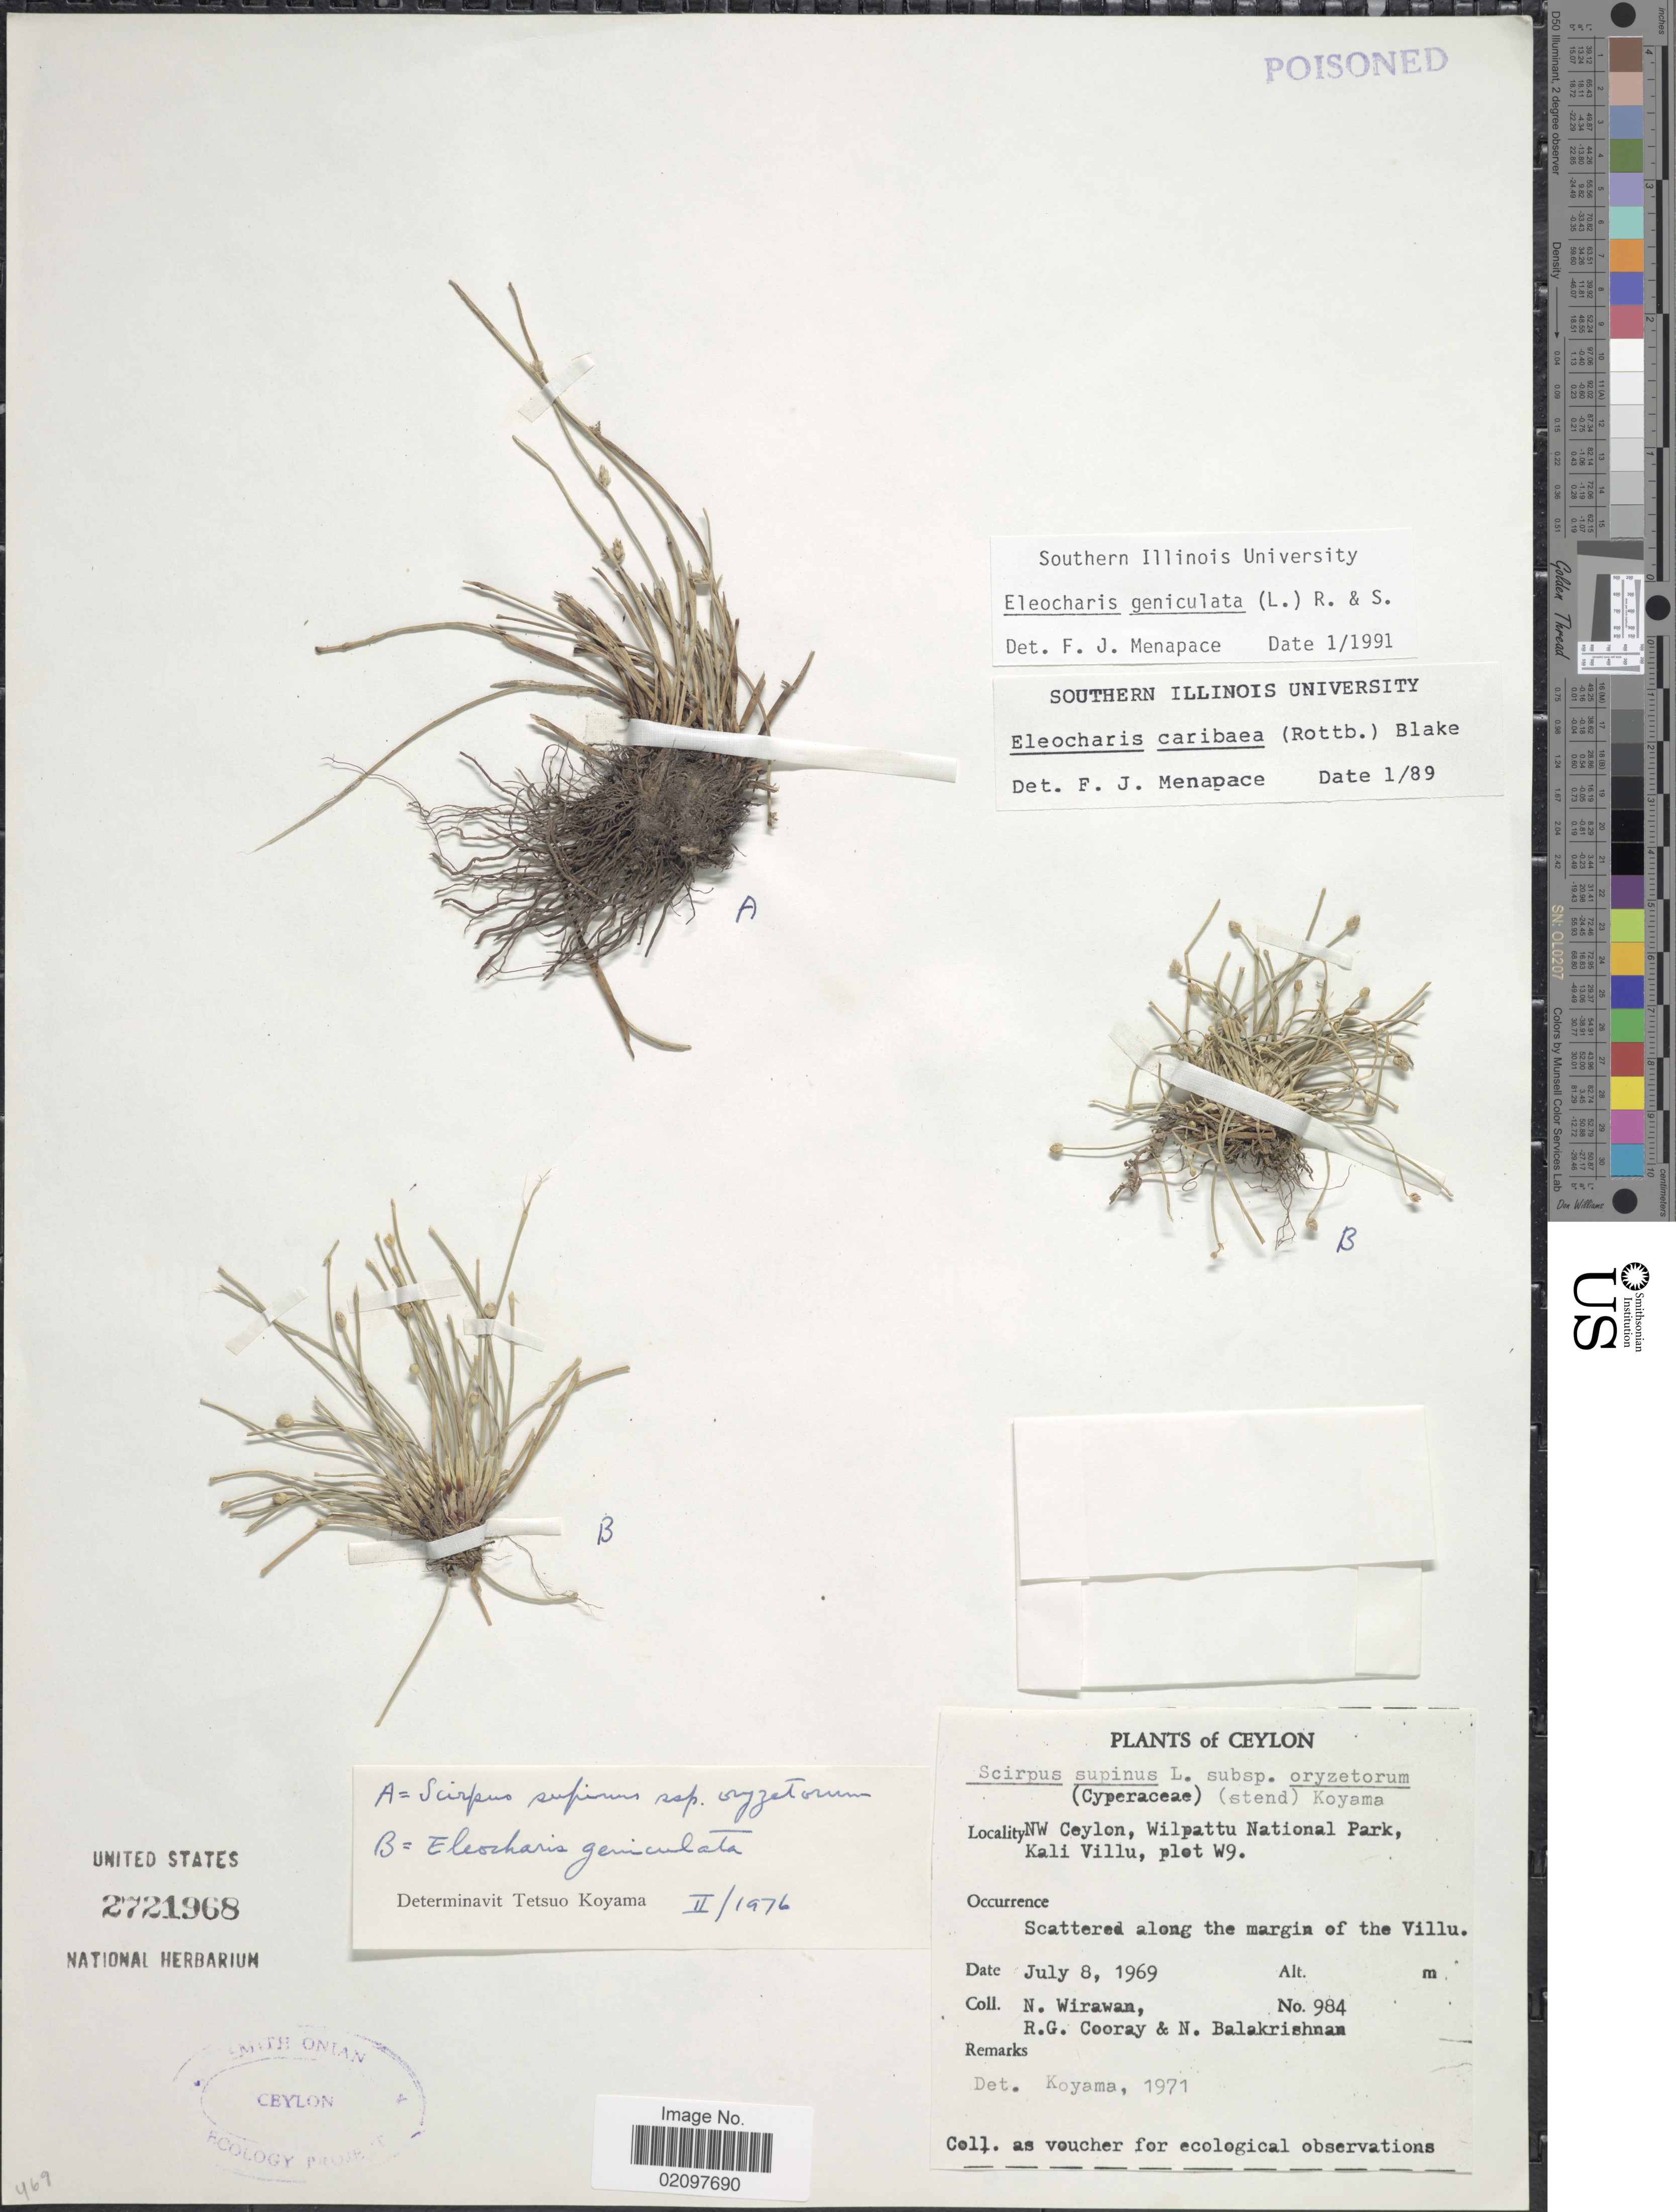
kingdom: Plantae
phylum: Tracheophyta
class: Liliopsida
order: Poales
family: Cyperaceae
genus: Eleocharis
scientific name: Eleocharis geniculata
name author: (L.) Roem. & Schult.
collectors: N. Wirawan, R. Cooray & N. Balakrishnan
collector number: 984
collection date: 1969-07-08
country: Sri Lanka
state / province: North Western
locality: Ceylon. NW, Ceylon, Wilpattu National Park, Kali Villu, plot W9, along the margin of Villu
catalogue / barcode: US 2721968